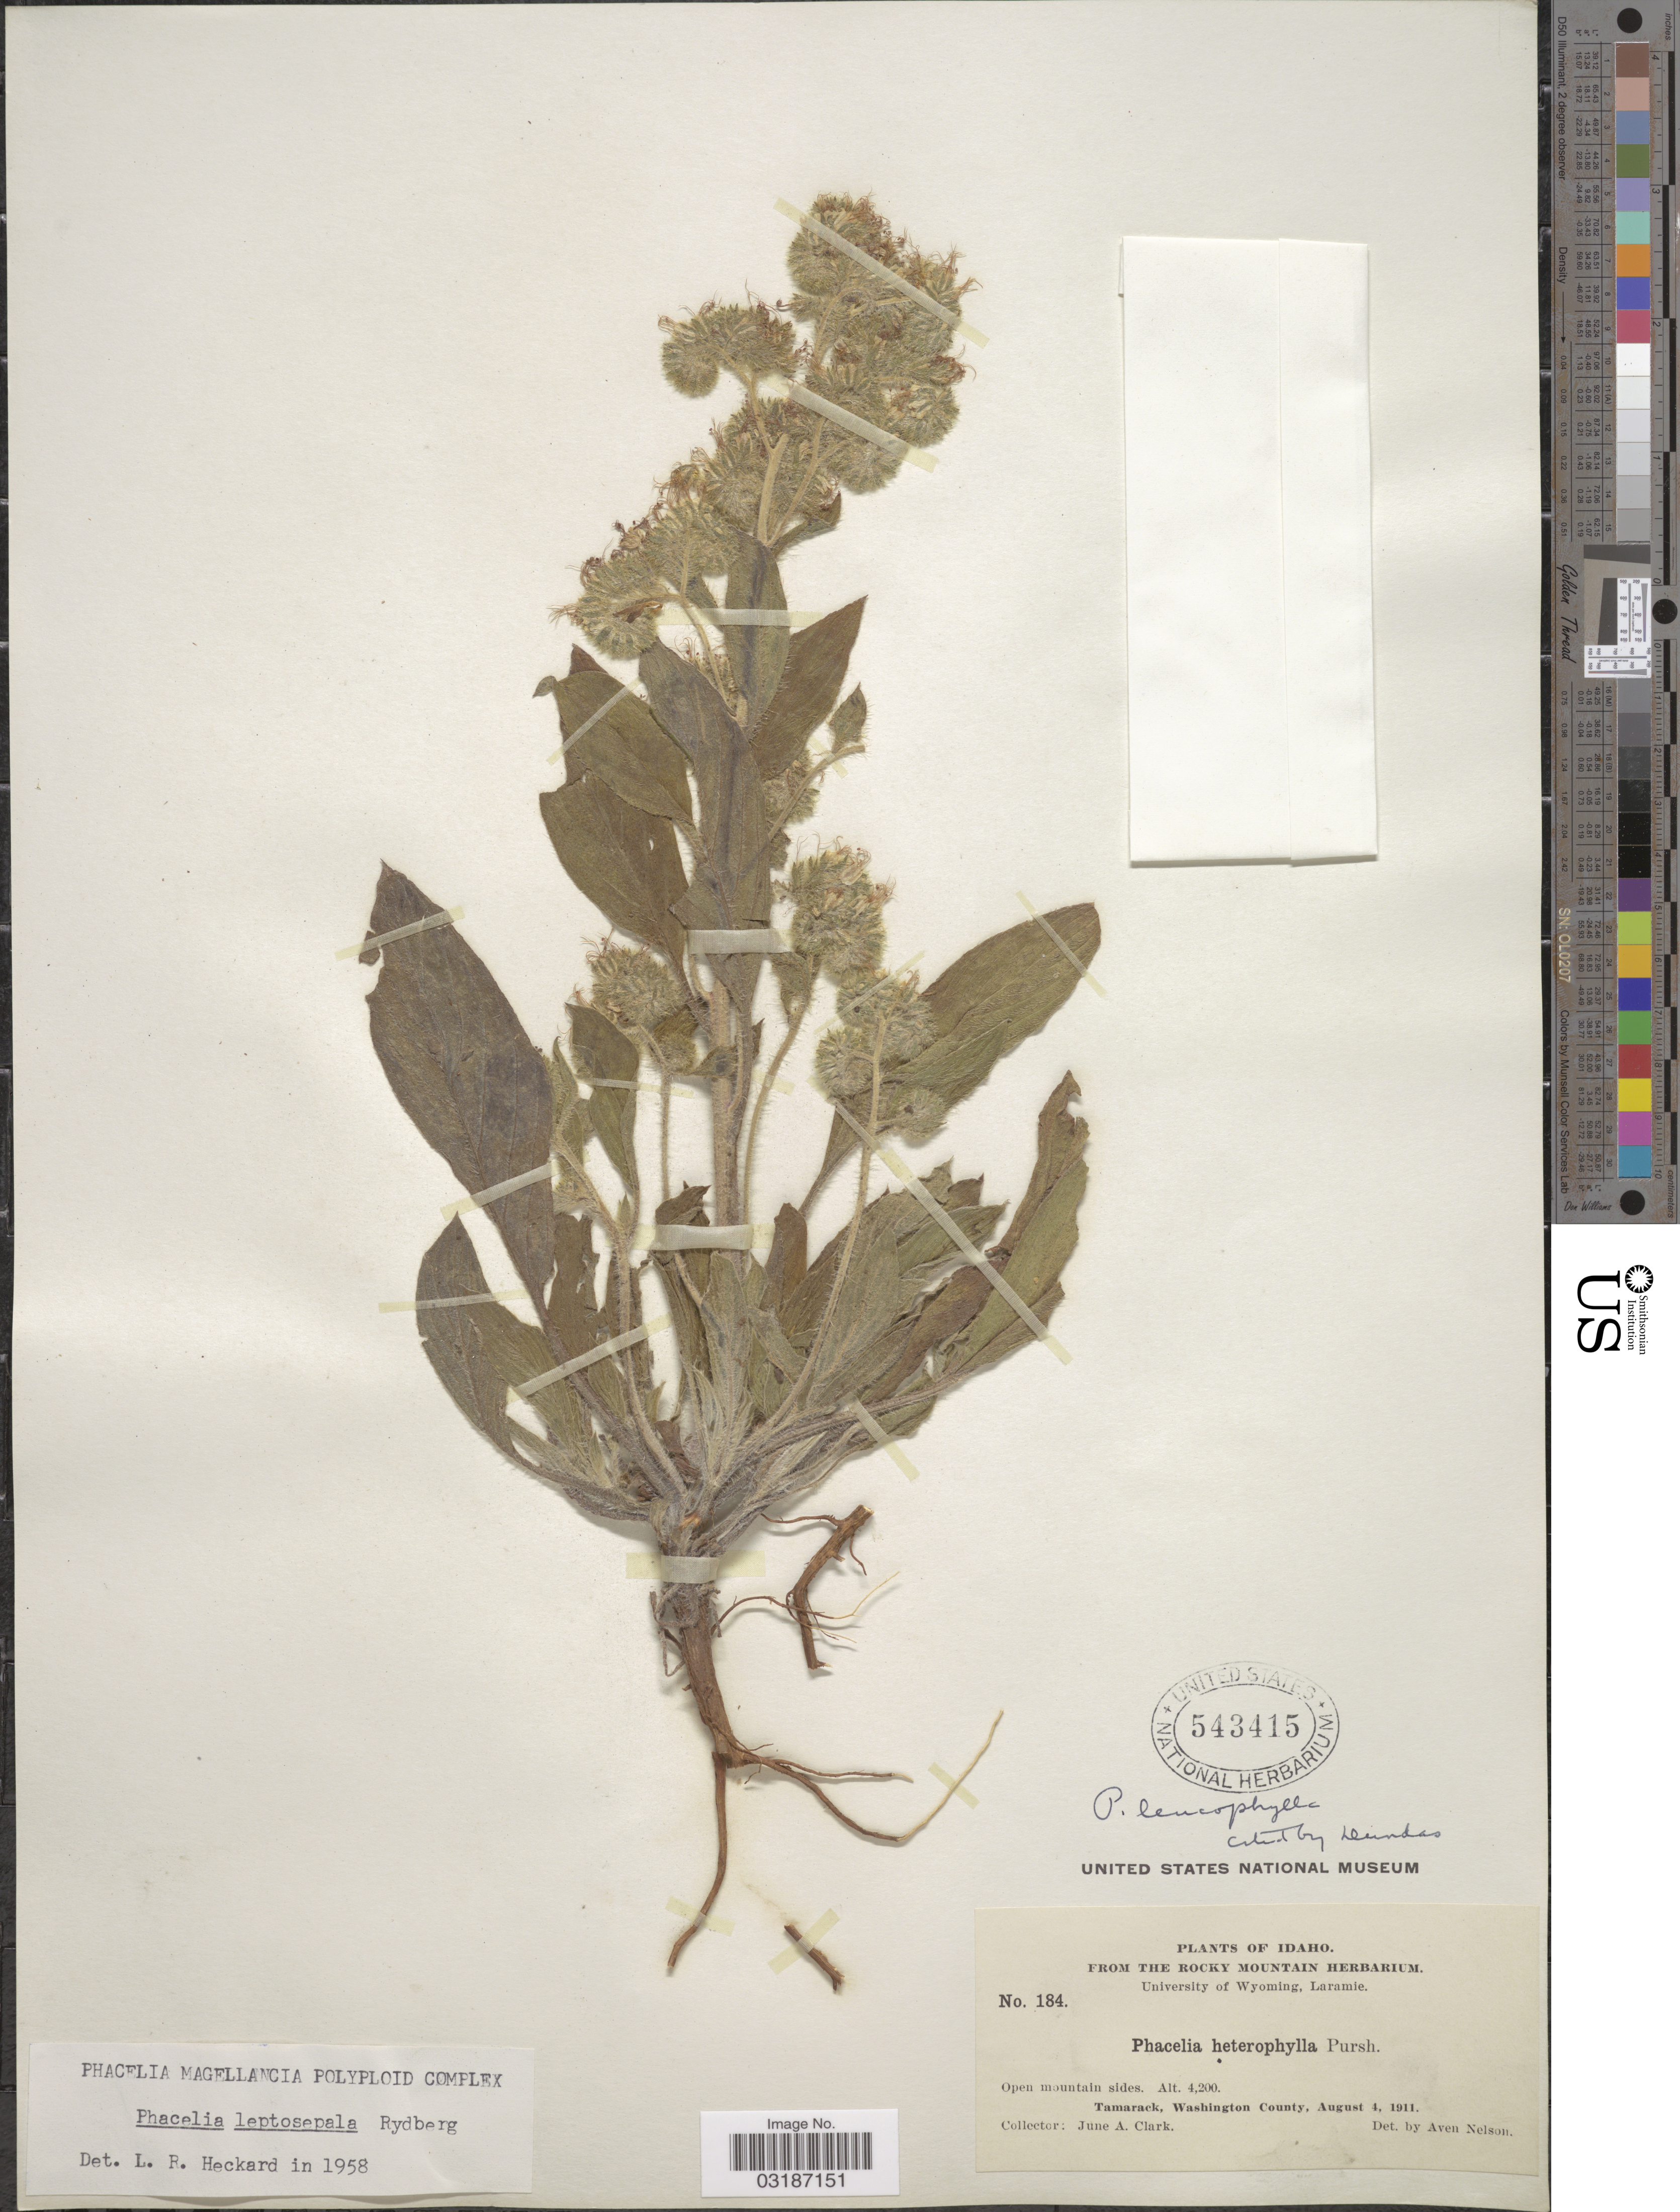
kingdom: Plantae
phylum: Tracheophyta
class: Magnoliopsida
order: Boraginales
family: Hydrophyllaceae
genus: Phacelia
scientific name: Phacelia leptosepala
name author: Rydb.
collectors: J. A. Clark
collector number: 184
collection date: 1911-08-04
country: United States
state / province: Idaho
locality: Tamarack, Washington County.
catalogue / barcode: US 543415